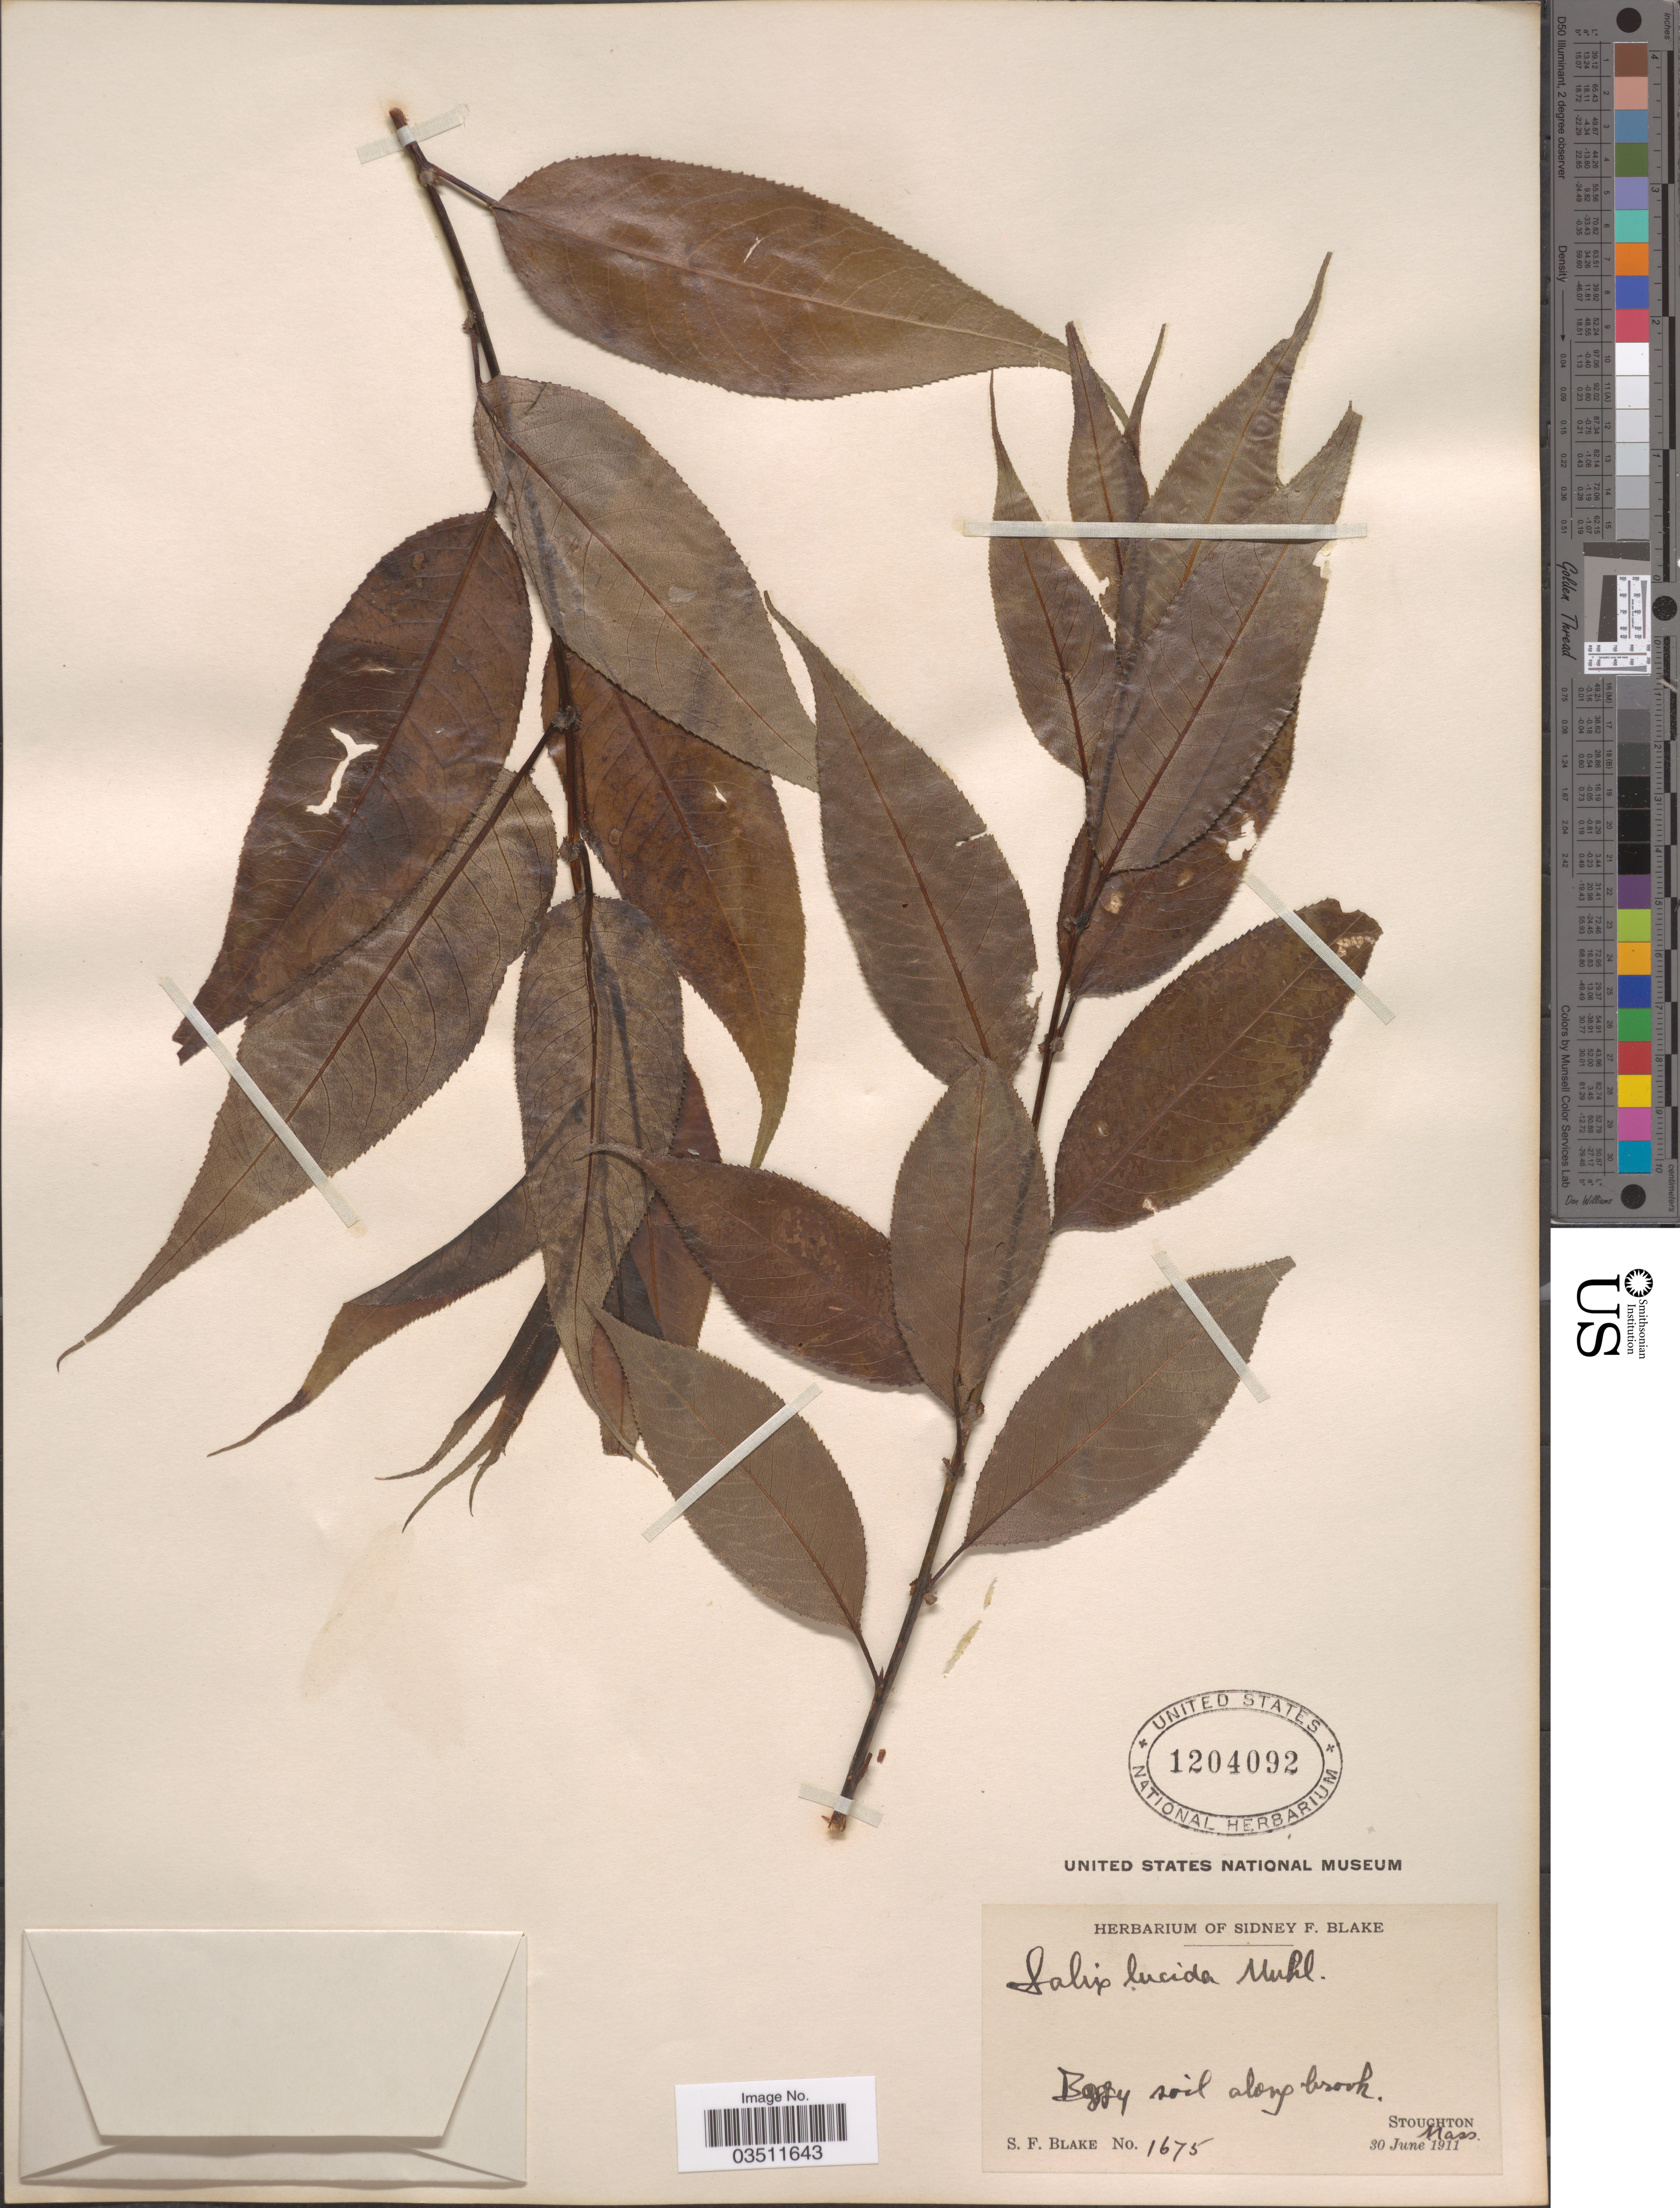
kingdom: Plantae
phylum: Tracheophyta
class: Magnoliopsida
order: Malpighiales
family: Salicaceae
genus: Salix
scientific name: Salix lucida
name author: Muhl.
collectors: S. Blake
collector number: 1675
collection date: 1911-06-30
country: United States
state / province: Massachusetts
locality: Along brook. Stoughton.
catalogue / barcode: US 1204092